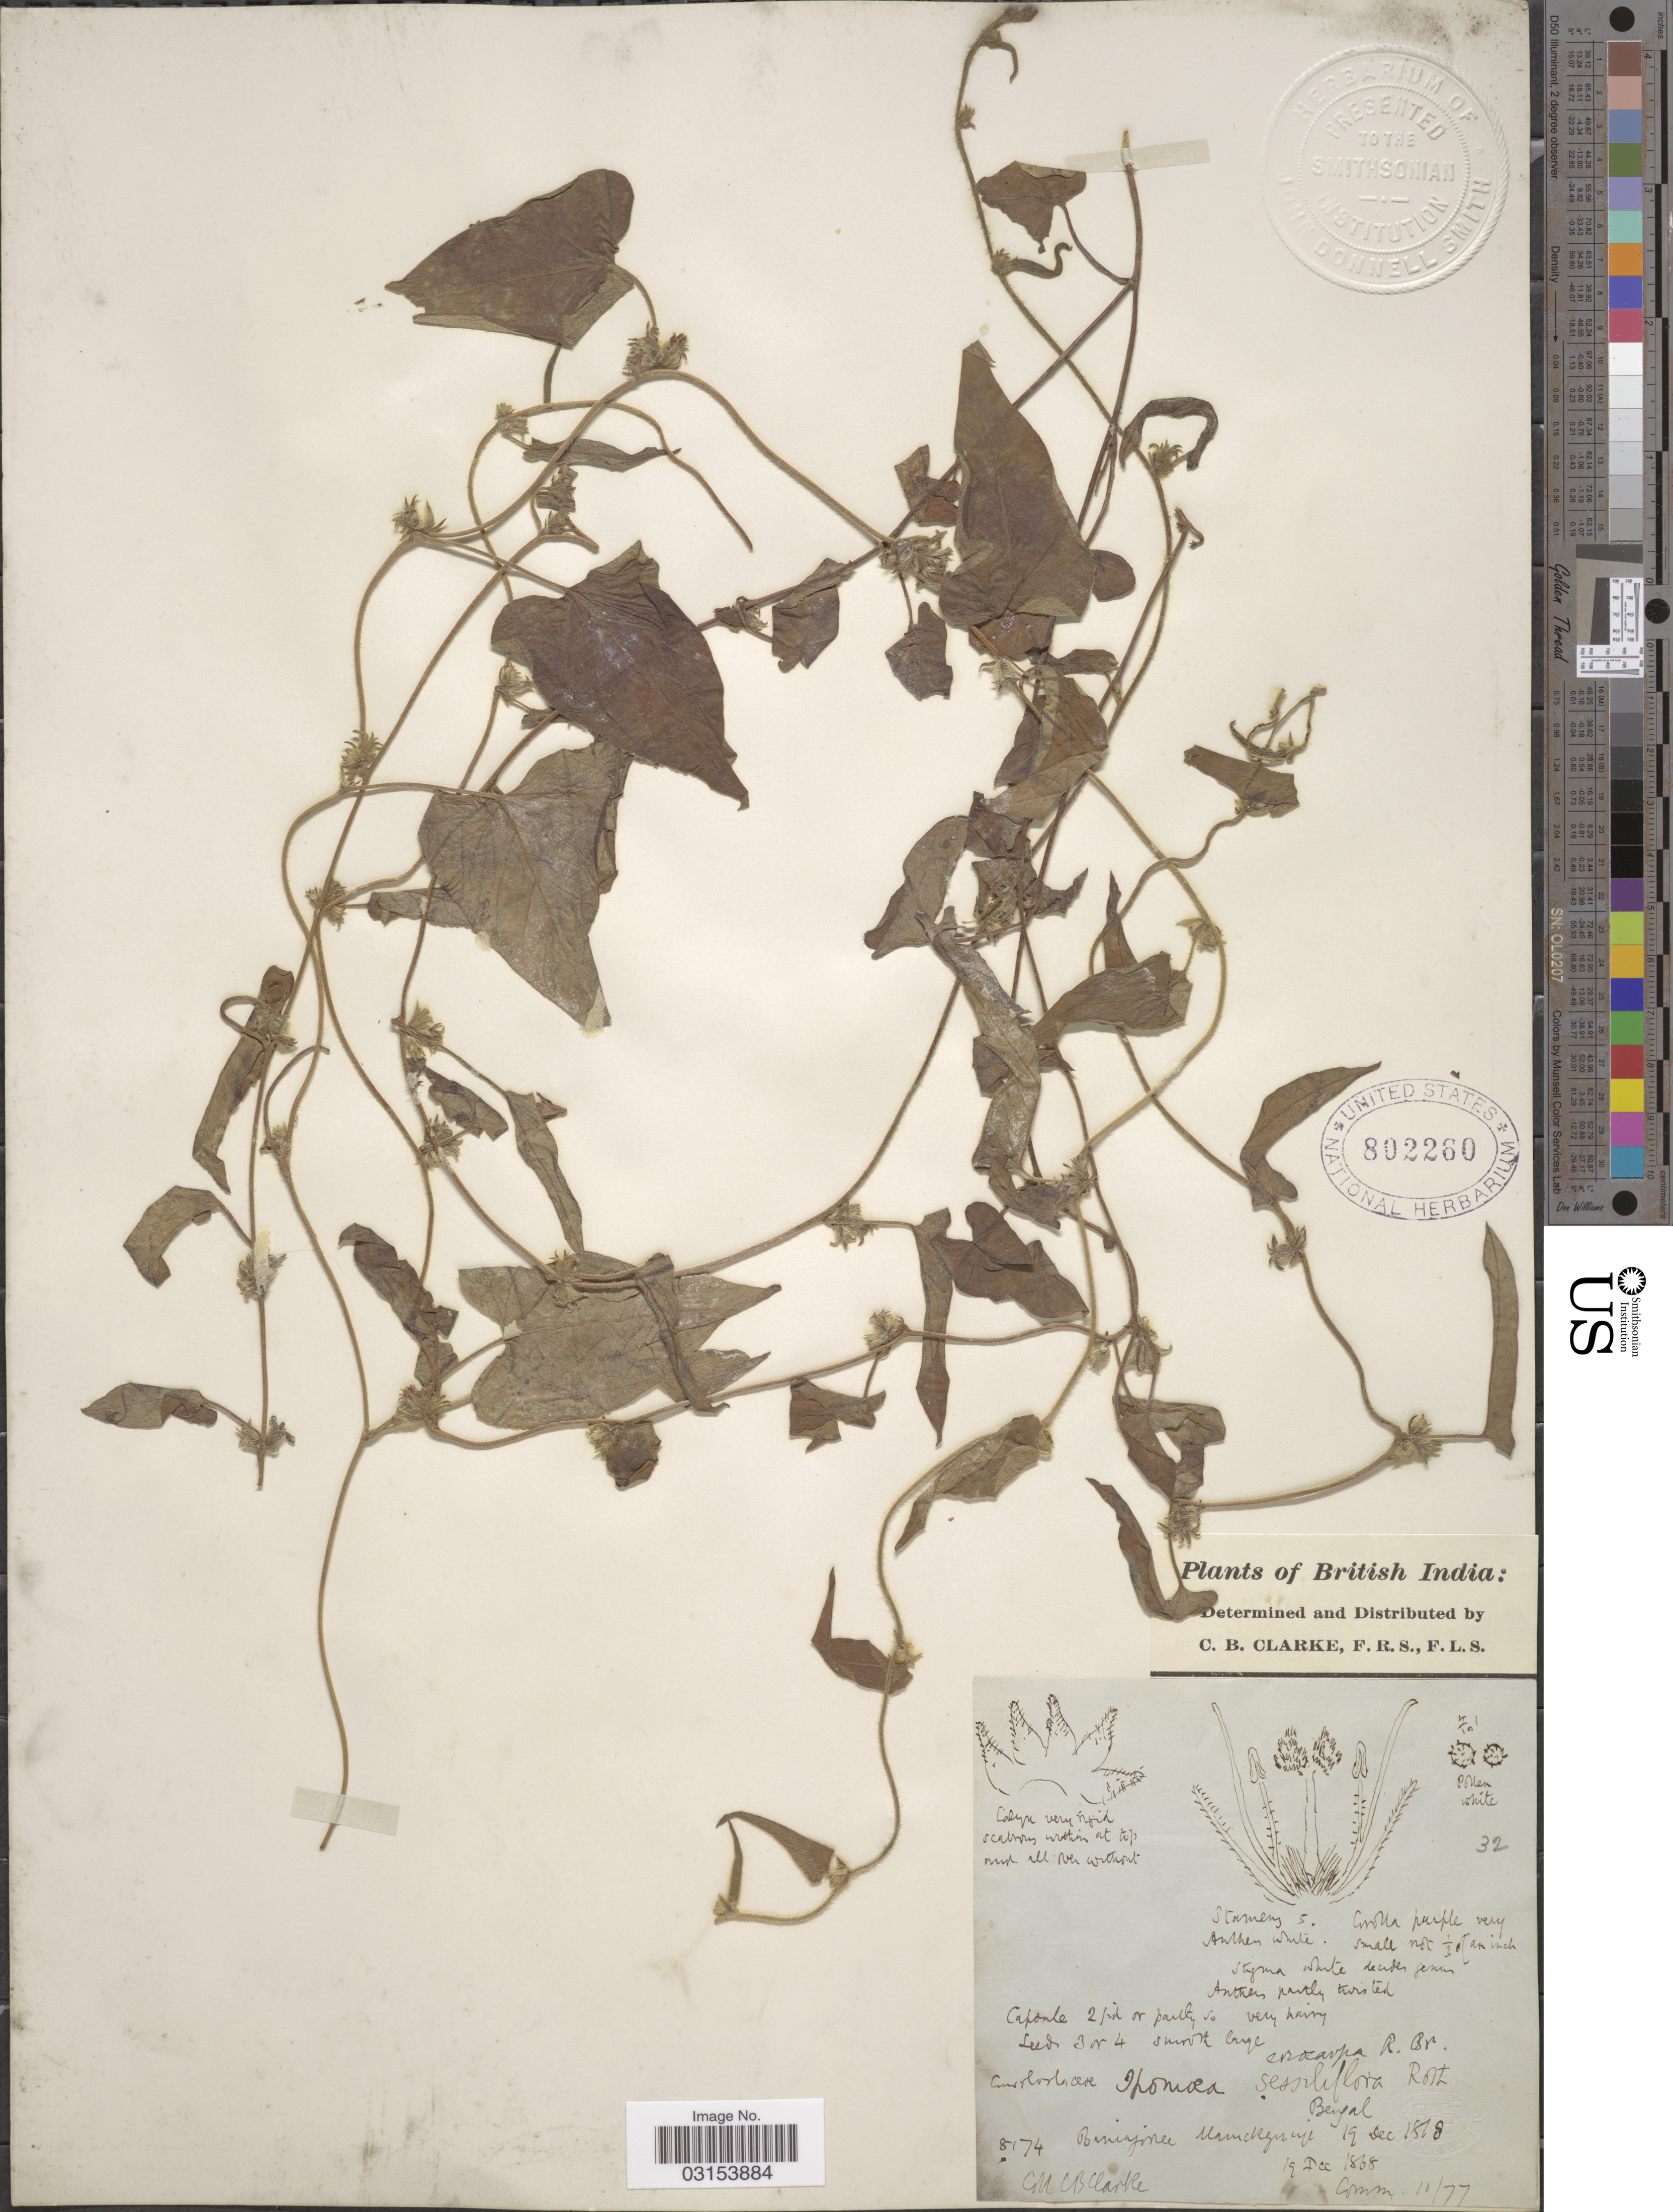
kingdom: Plantae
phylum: Tracheophyta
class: Magnoliopsida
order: Solanales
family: Convolvulaceae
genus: Ipomoea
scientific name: Ipomoea eriocarpa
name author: R. Br.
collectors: C. B. Clarke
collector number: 8174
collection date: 1868-12-19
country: India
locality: British India. Bengal.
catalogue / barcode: US 802260